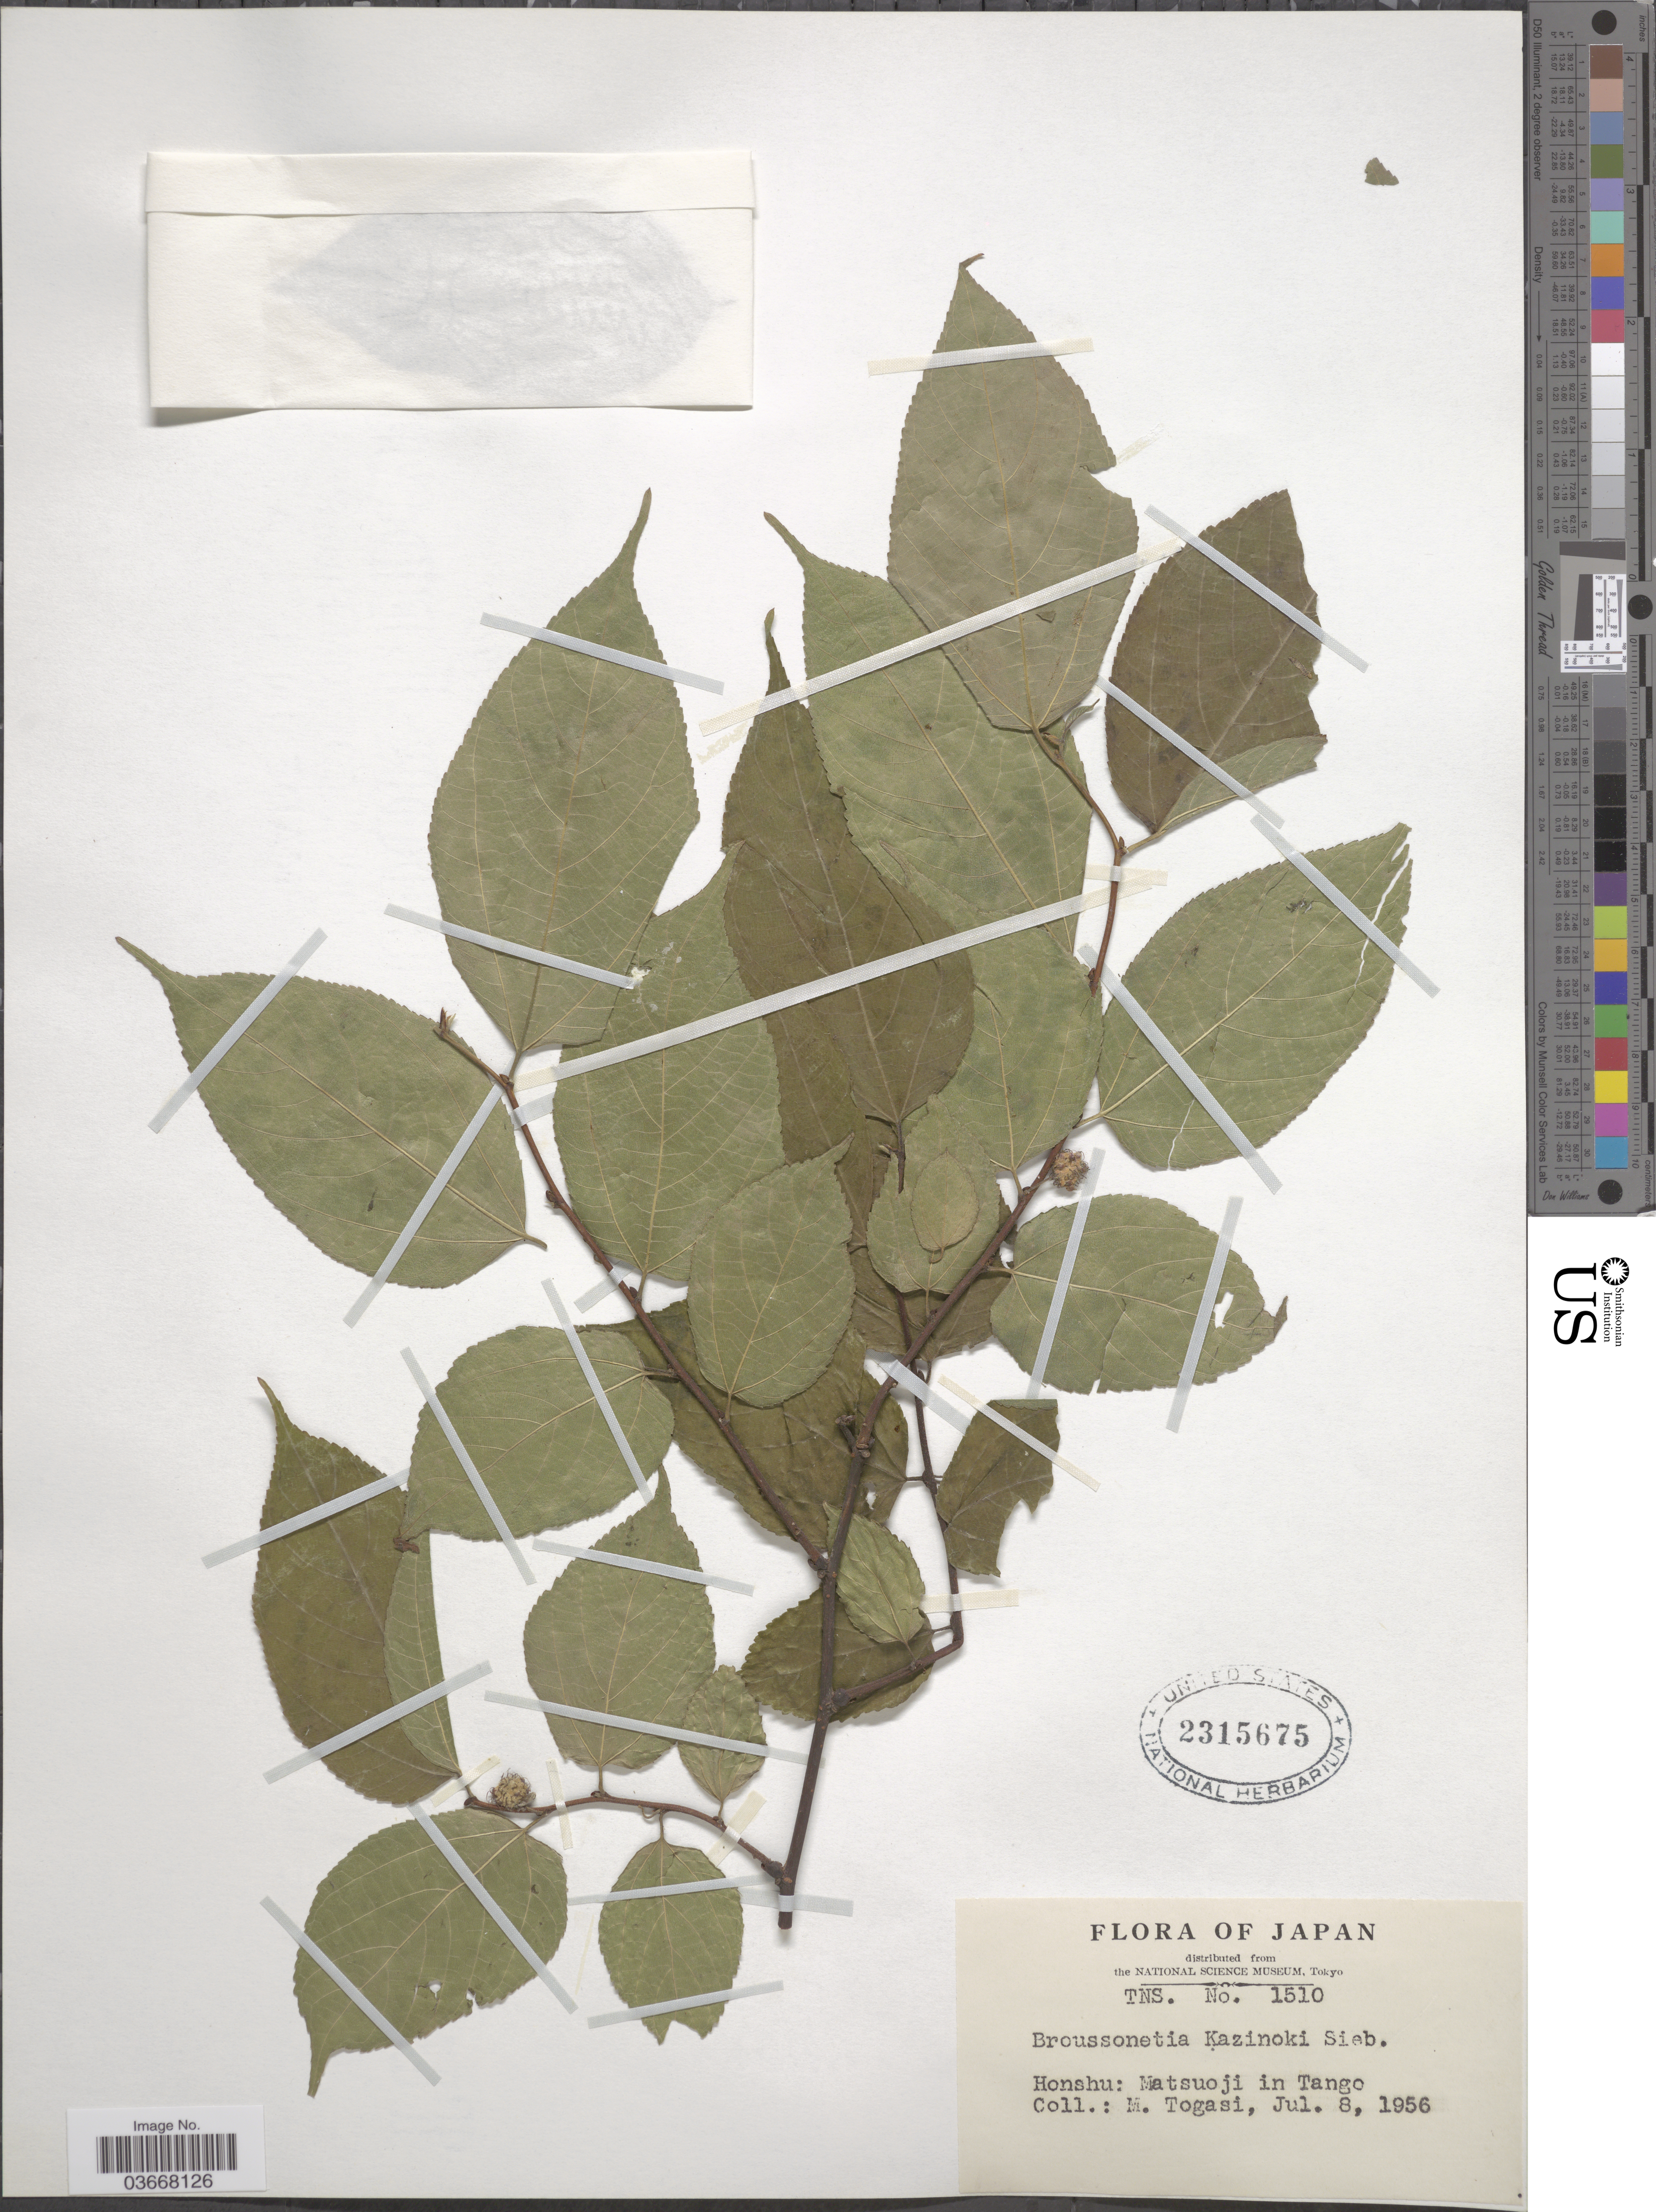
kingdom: Plantae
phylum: Tracheophyta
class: Magnoliopsida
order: Rosales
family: Moraceae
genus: Broussonetia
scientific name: Broussonetia kazinoki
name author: Siebold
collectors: M. Togasi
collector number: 1510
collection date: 1956-07-08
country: Japan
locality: Honshu: Matsuoji in Tango.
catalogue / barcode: US 2315675